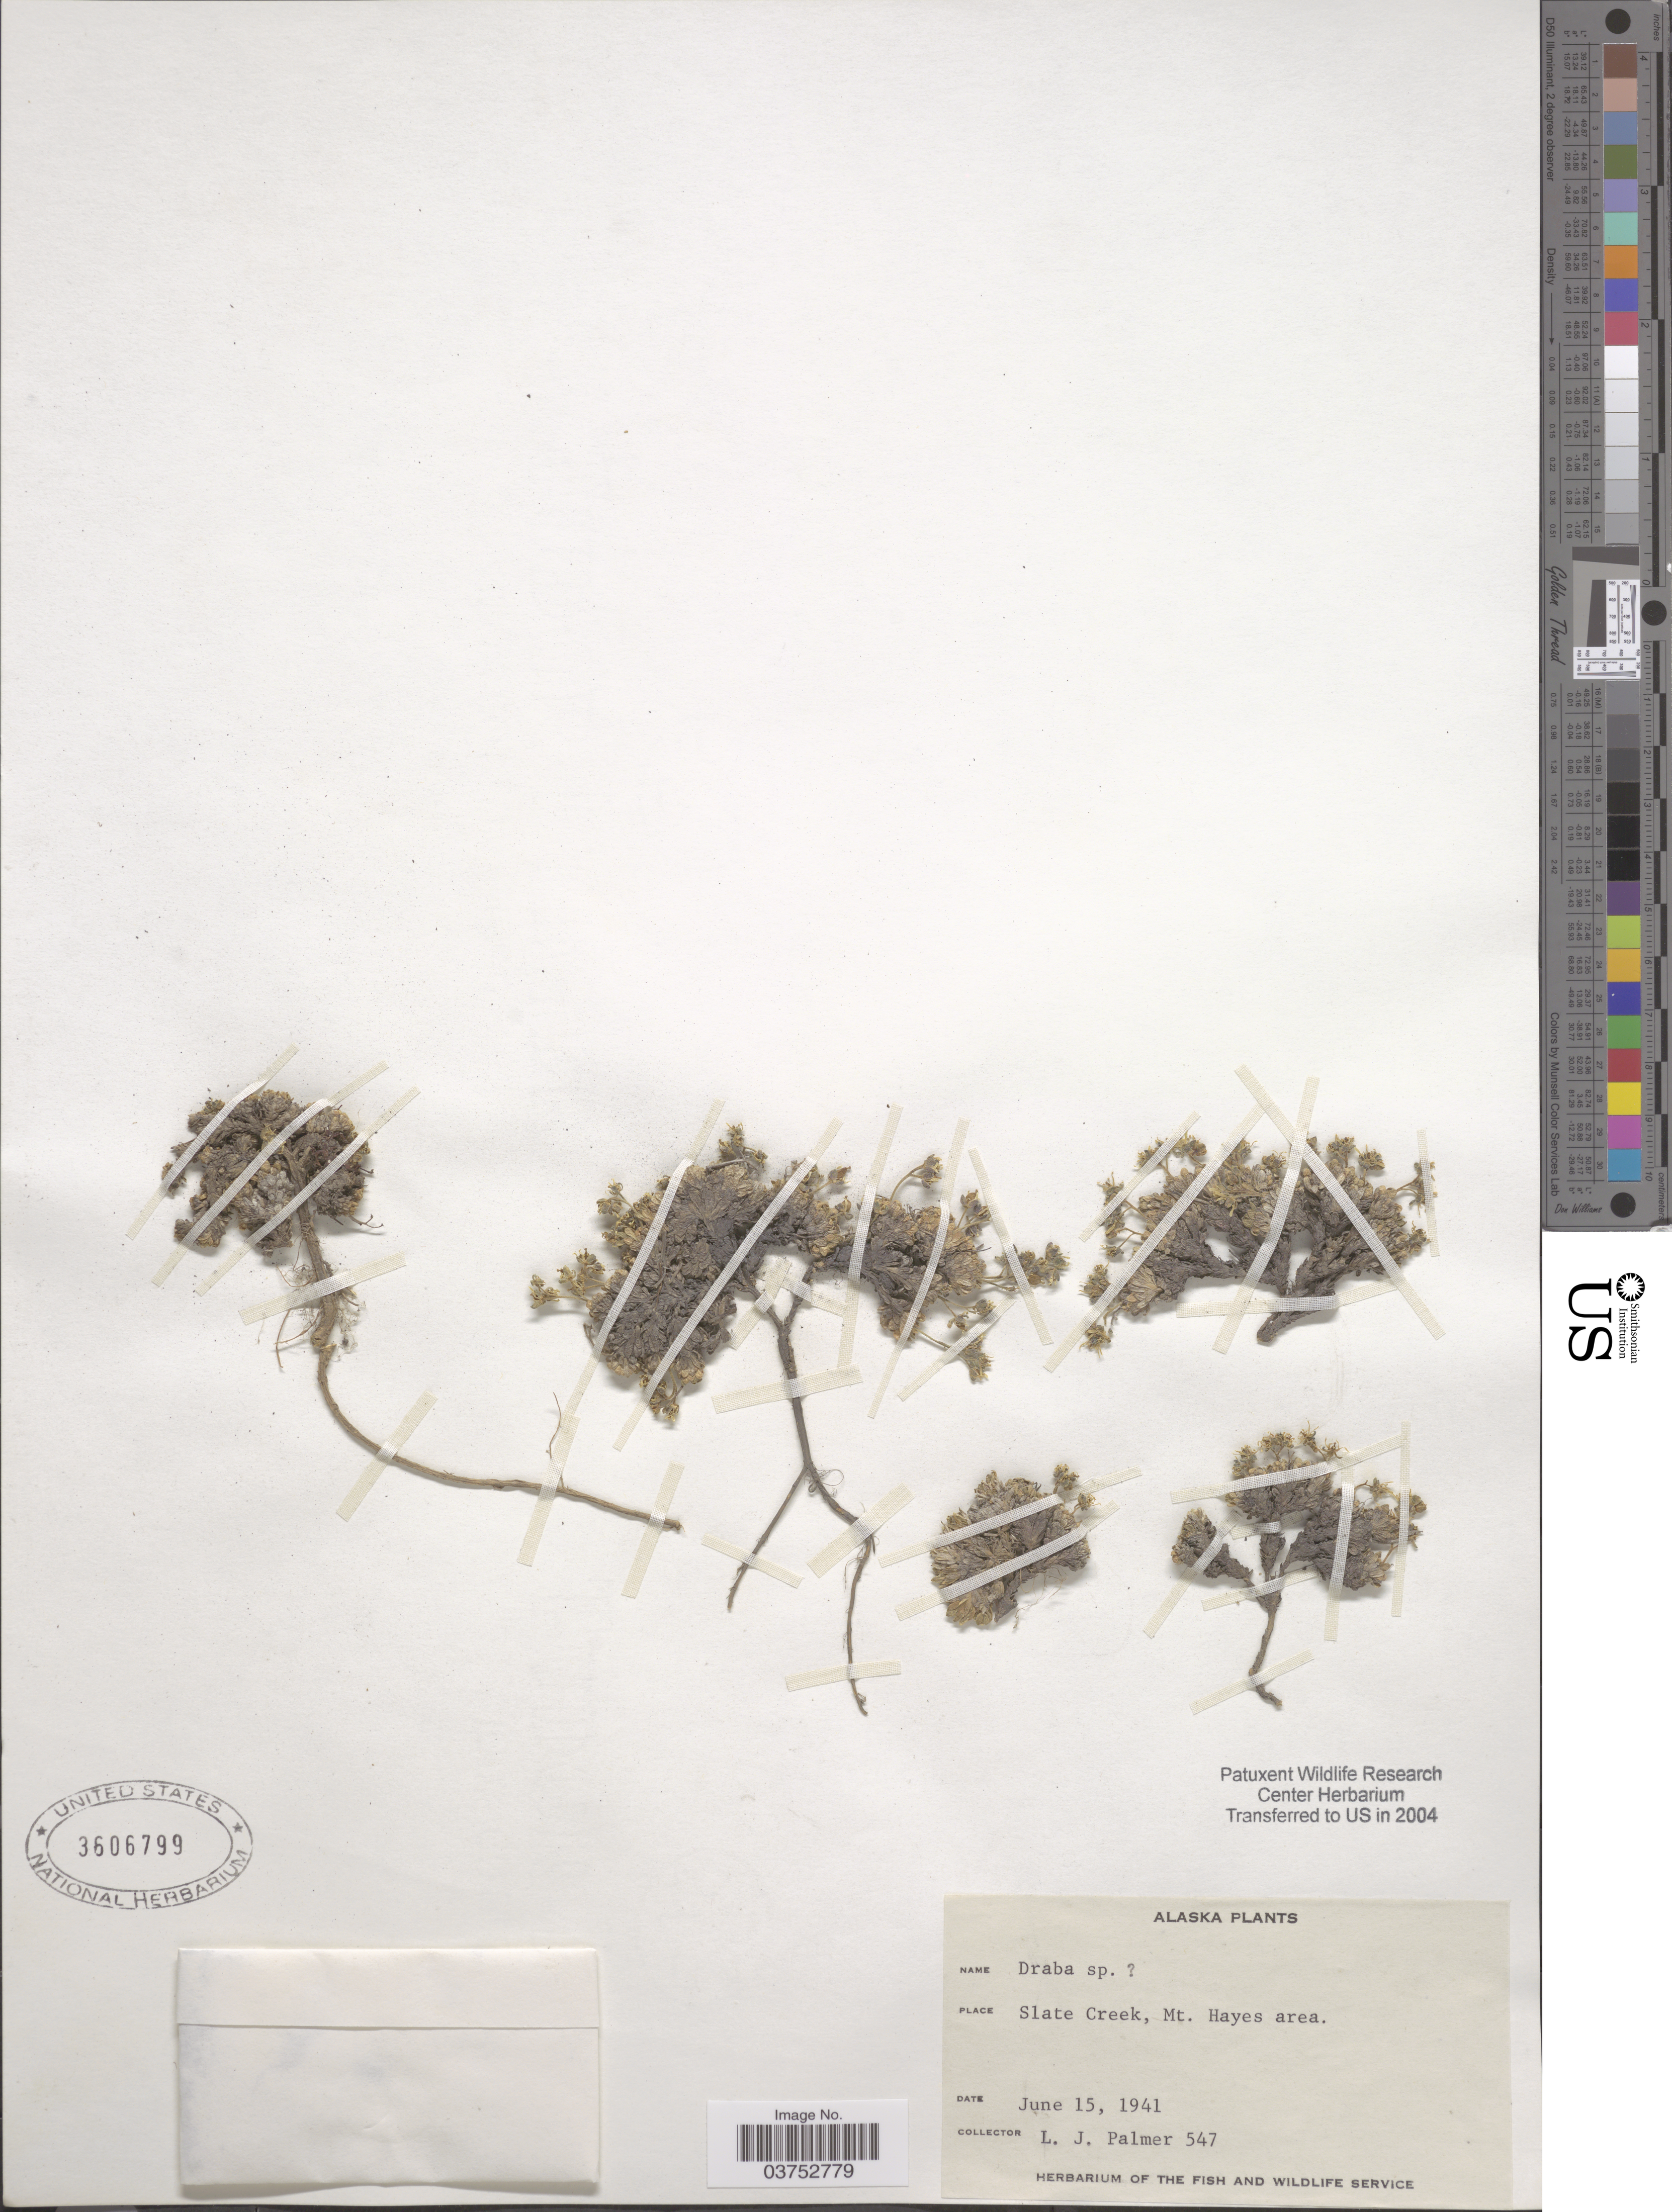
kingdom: Plantae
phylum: Tracheophyta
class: Magnoliopsida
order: Brassicales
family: Brassicaceae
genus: Draba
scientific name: Draba sp.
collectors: L. J. Palmer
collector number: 547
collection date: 1941-06-15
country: United States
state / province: Alaska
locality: Slate Creek, Mt. Hayes area.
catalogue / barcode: US 3606799